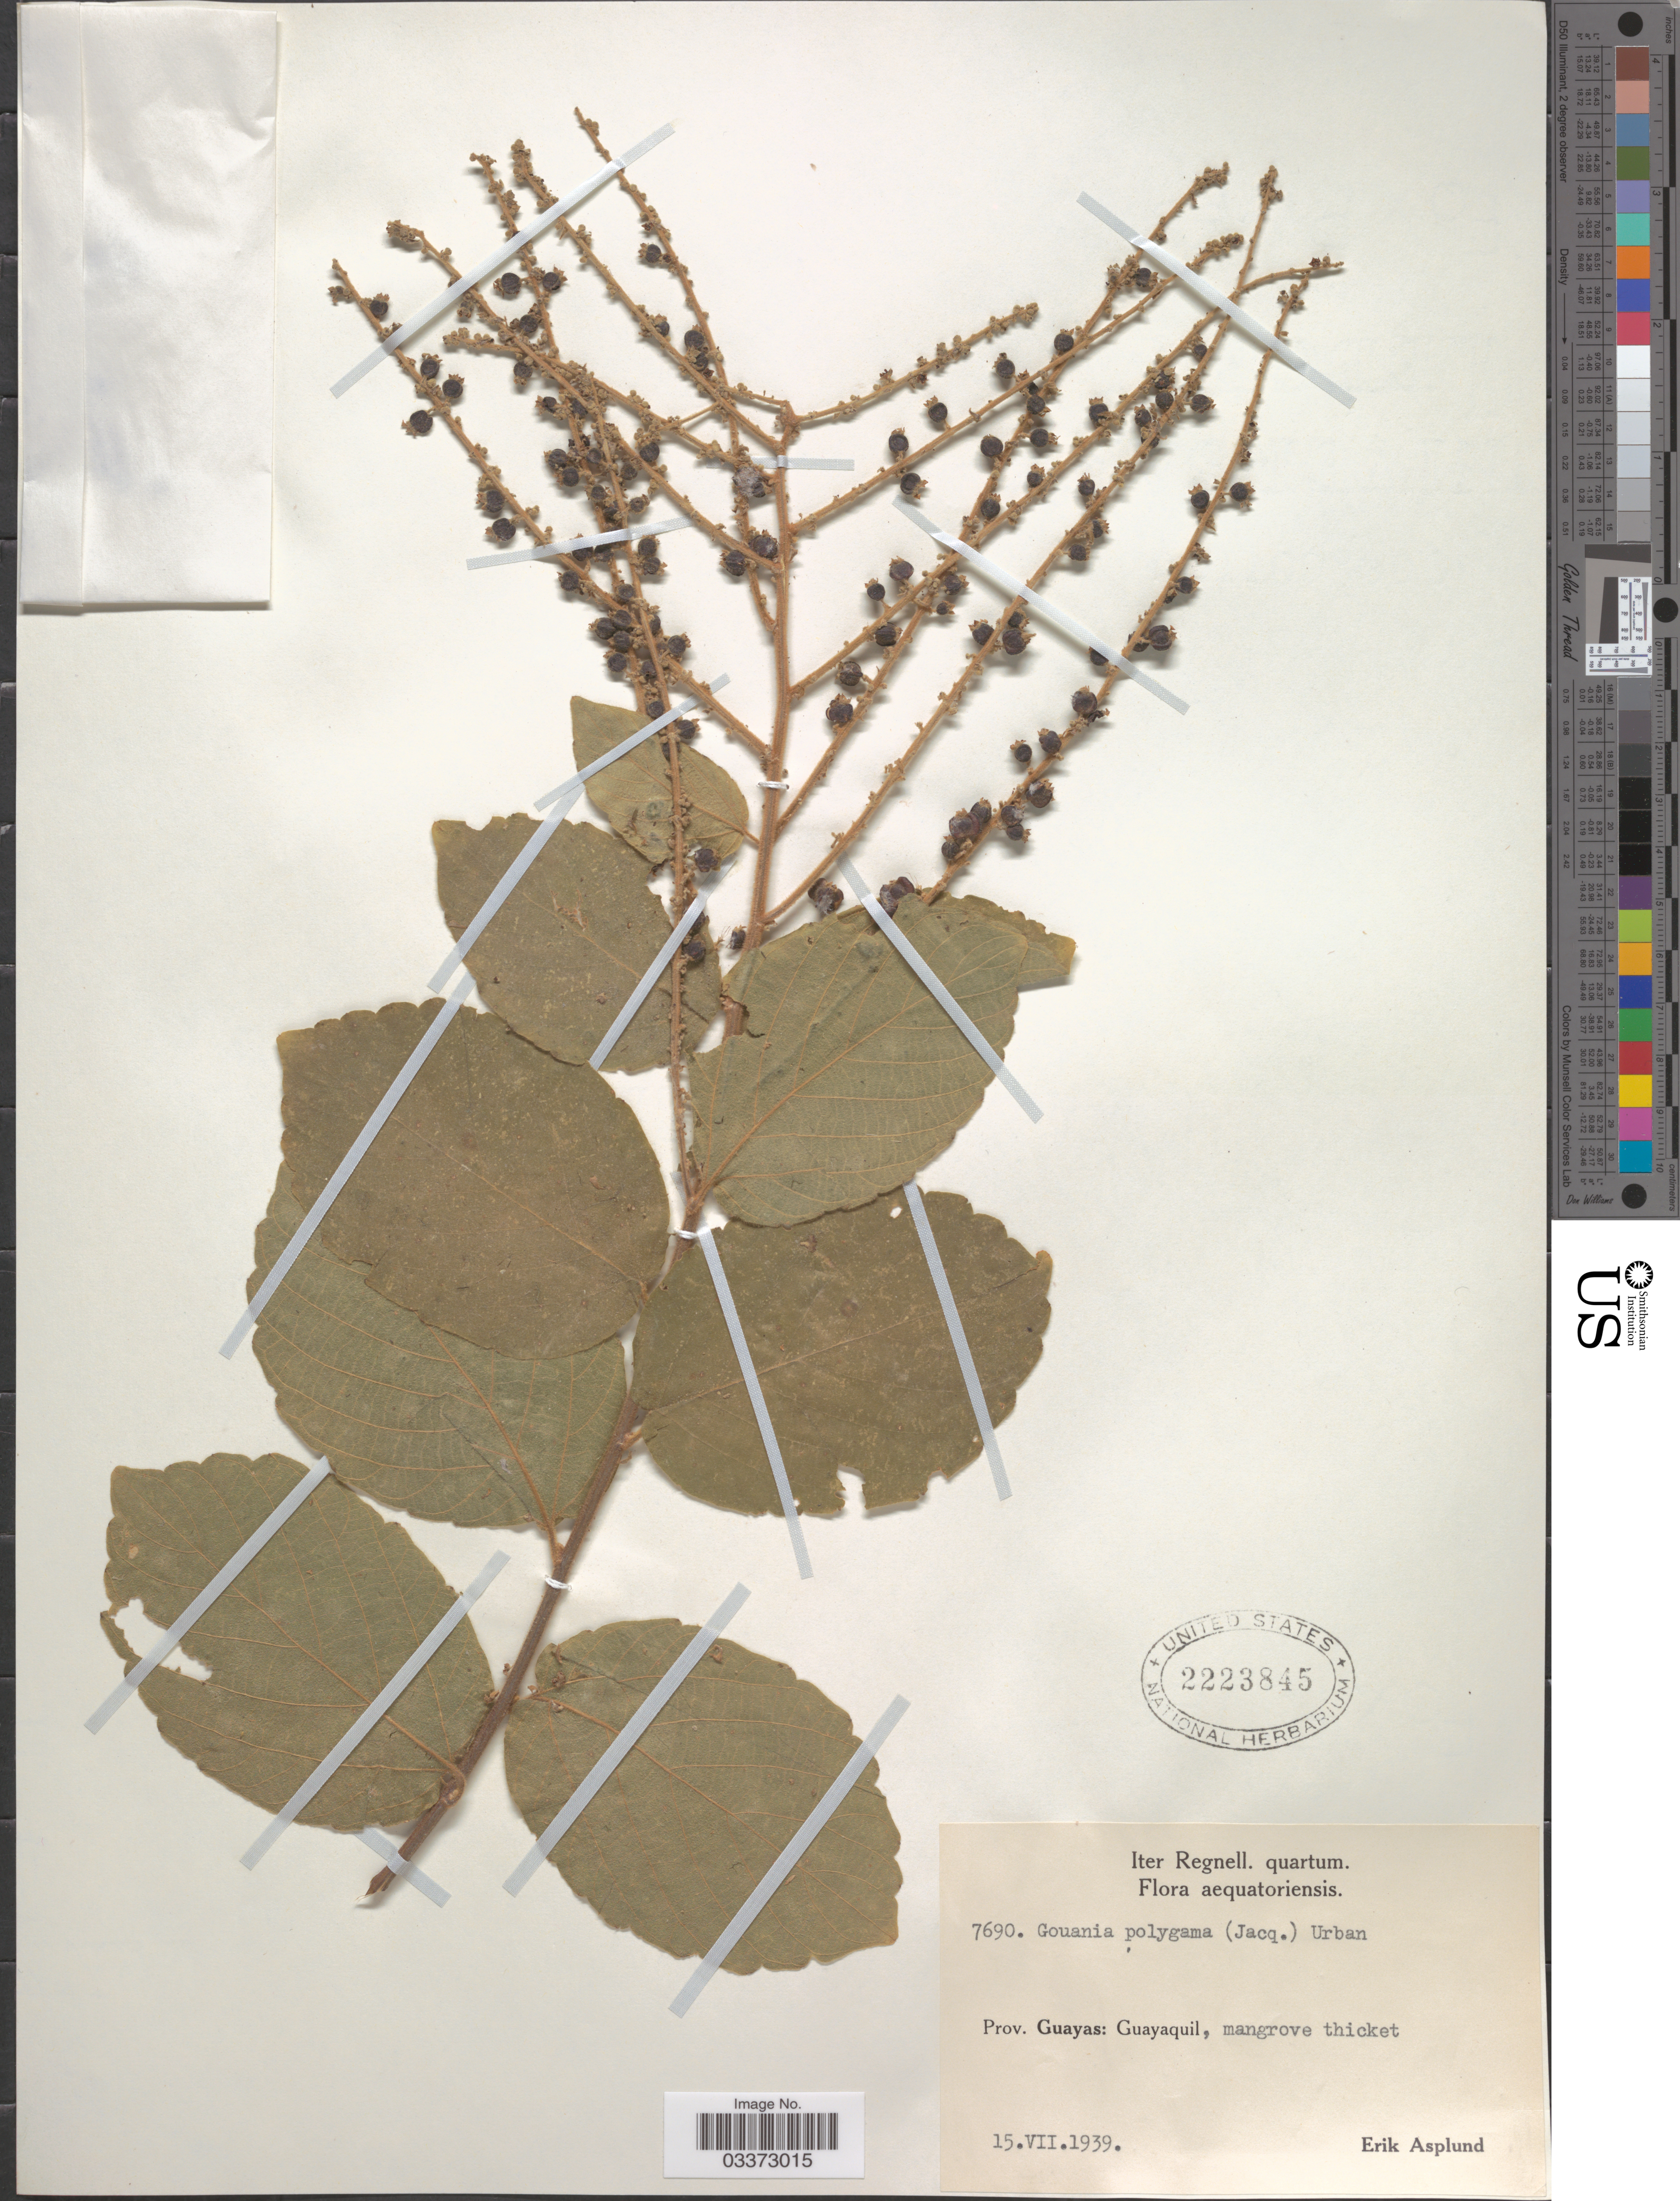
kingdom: Plantae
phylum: Tracheophyta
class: Magnoliopsida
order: Rosales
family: Rhamnaceae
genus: Gouania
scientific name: Gouania polygama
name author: (Jacq.) Urb.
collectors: E. Asplund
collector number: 7690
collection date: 1939-07-15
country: Ecuador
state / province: Guayas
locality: Guayaquil, mangrove thicket.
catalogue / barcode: US 2222845